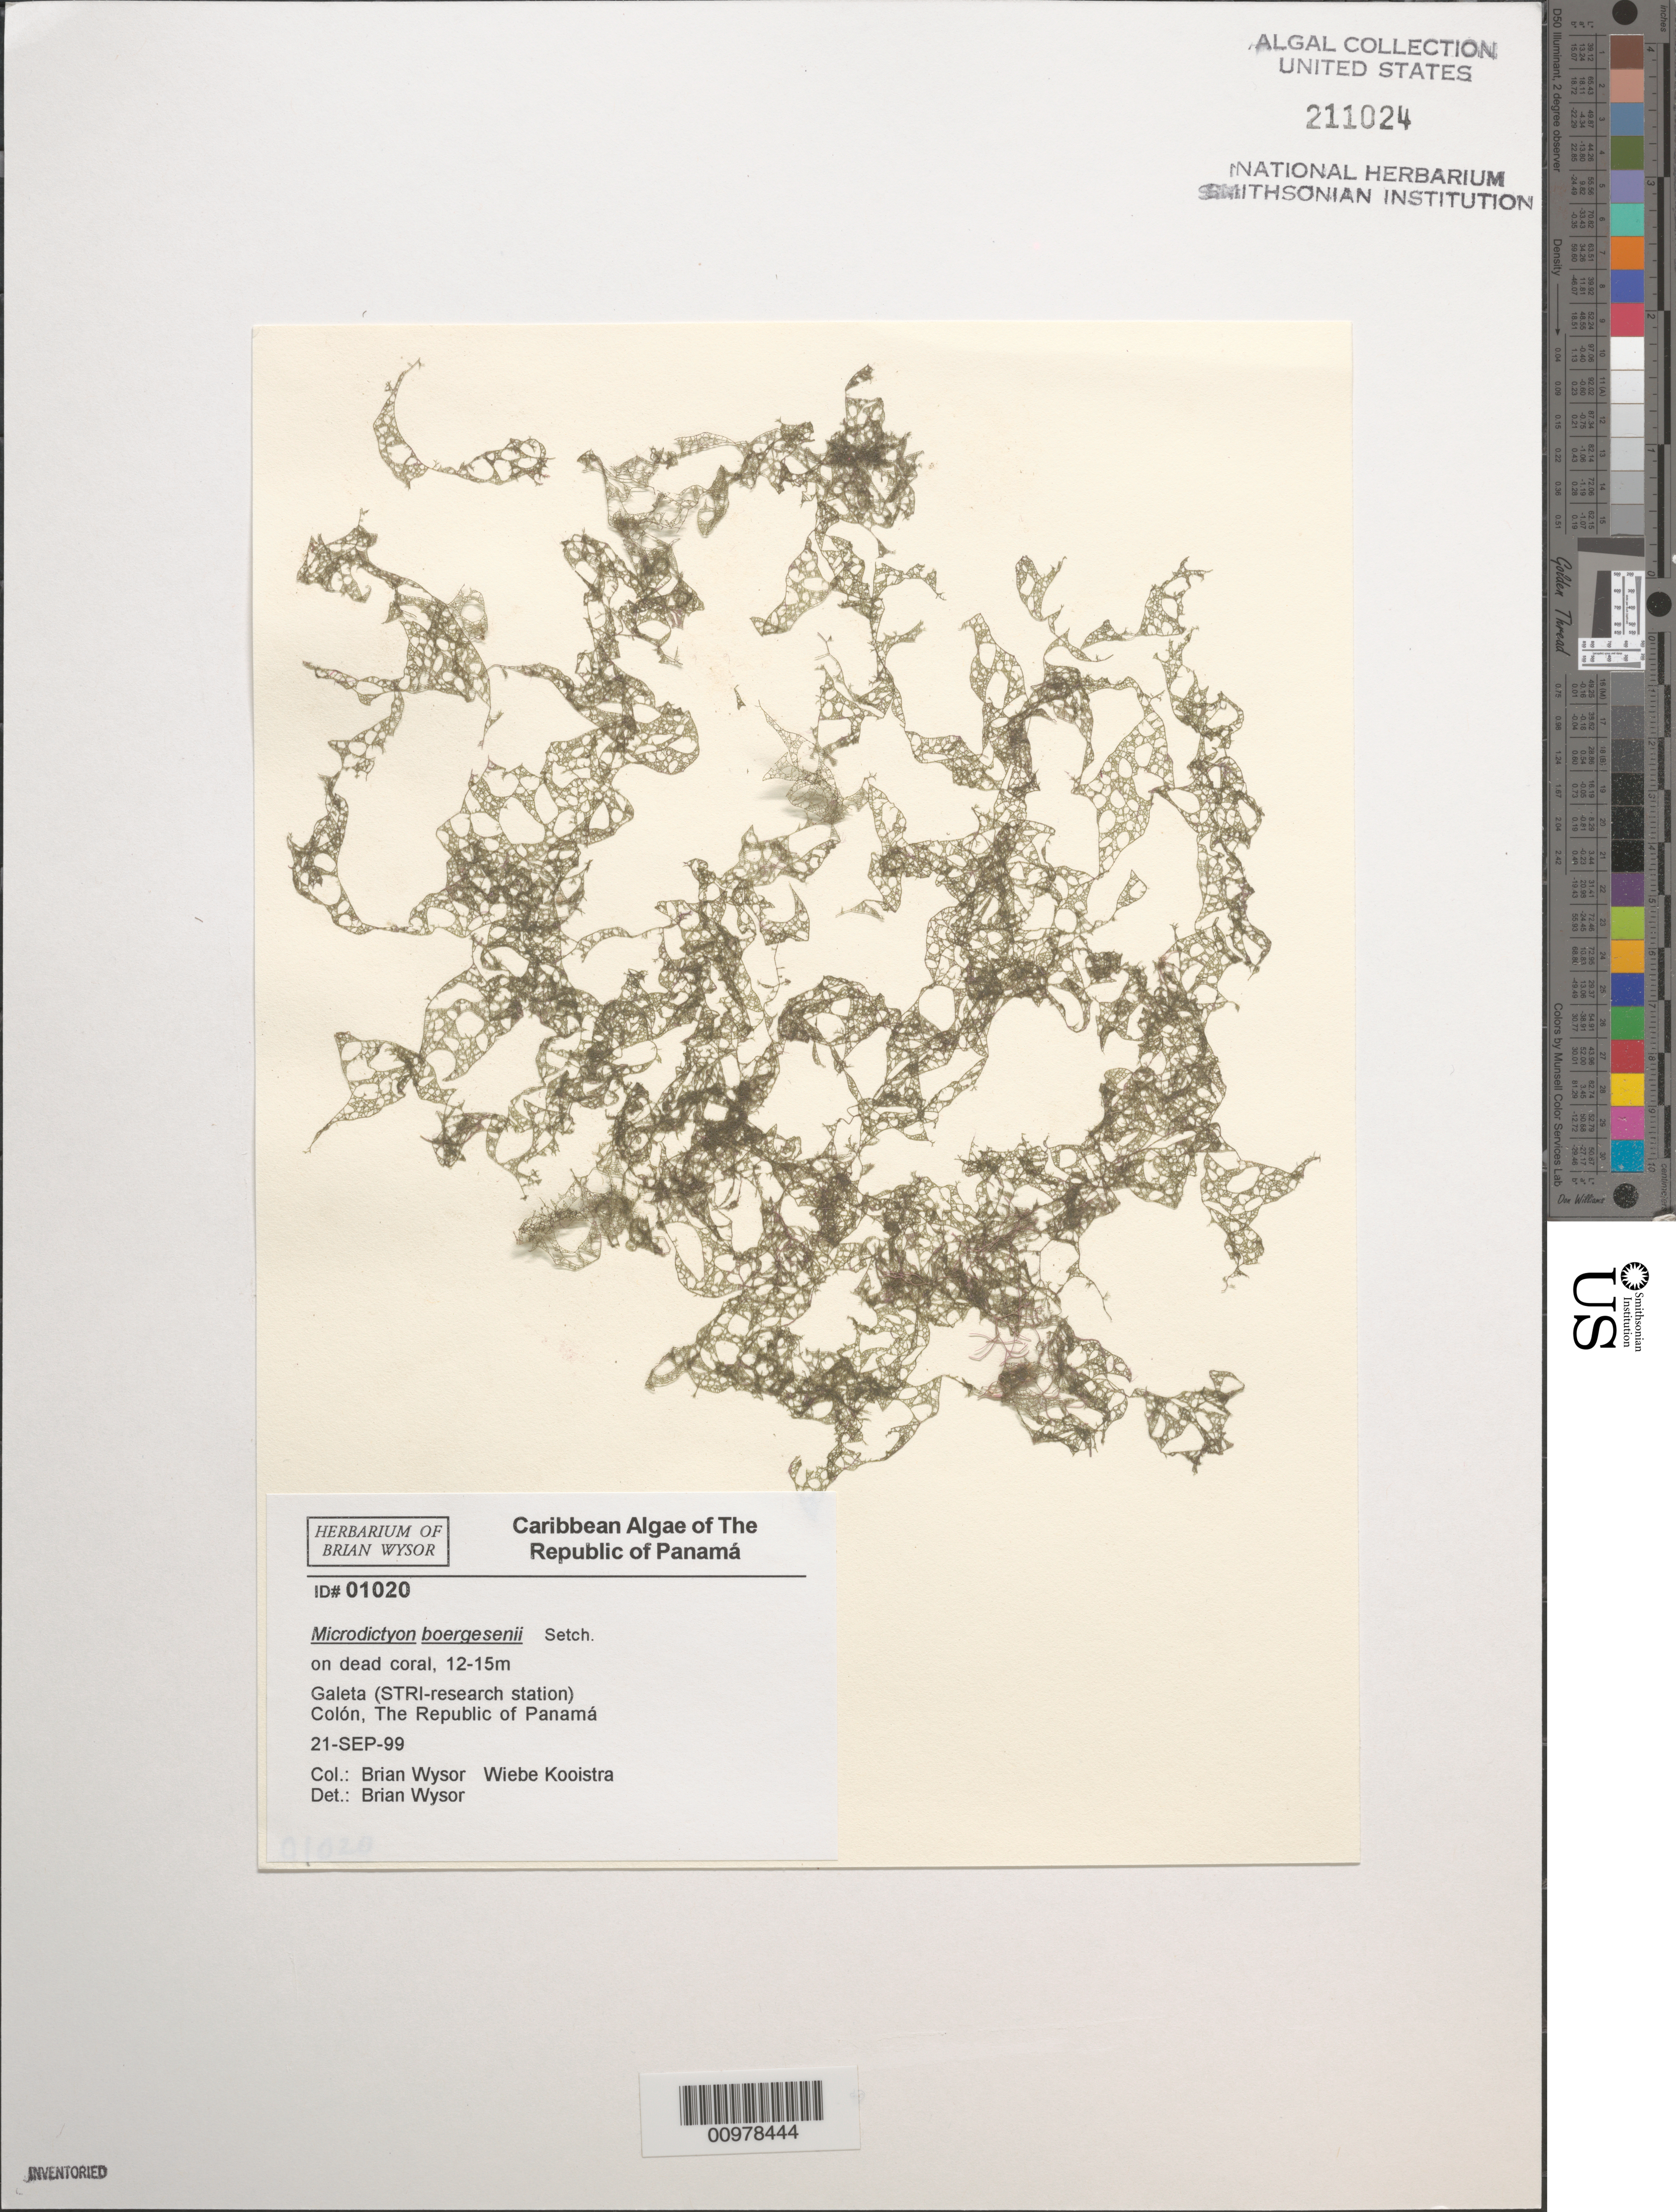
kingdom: Plantae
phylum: Chlorophyta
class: Ulvophyceae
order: Cladophorales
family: Anadyomenaceae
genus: Microdictyon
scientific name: Microdictyon boergesenii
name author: Setch.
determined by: Wysor, B.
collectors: B. Wysor & W. Kooistra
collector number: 01020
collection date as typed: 21 Sep 1999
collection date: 1999-09-21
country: Panama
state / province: Colón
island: Galeta Island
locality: STRI (Smithsonian Tropical Research Institute) research station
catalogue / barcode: US 211024